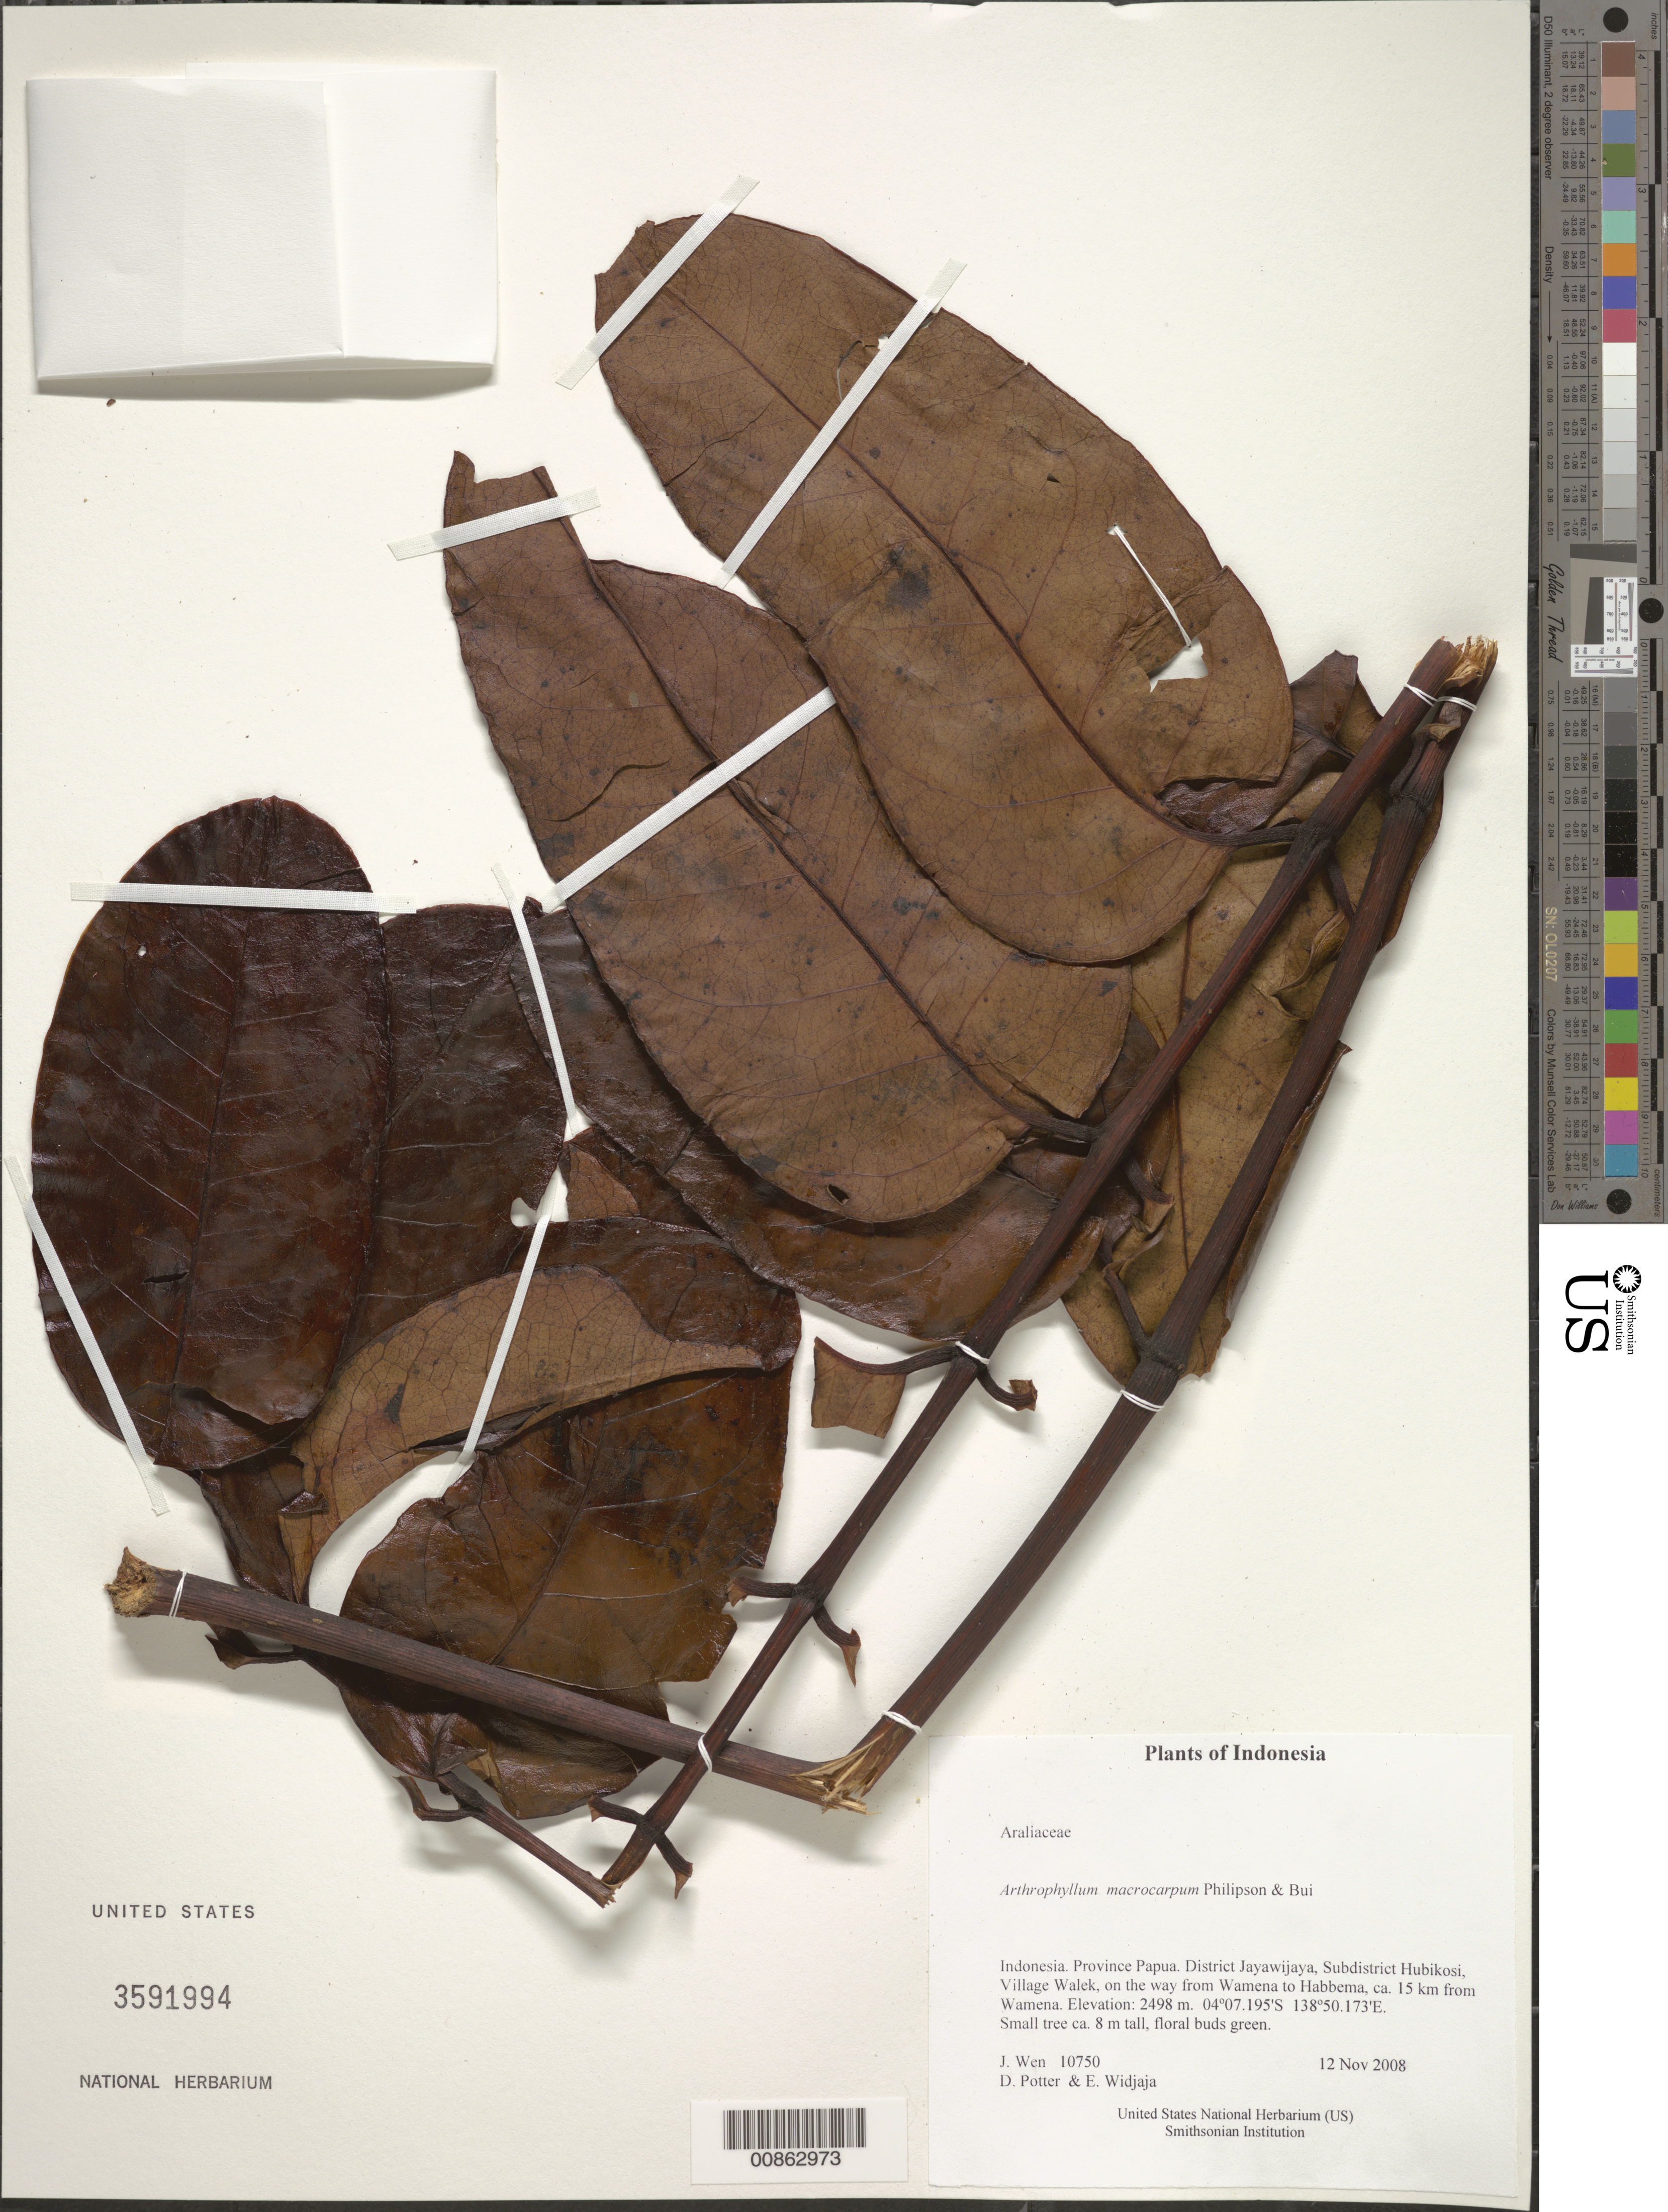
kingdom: Plantae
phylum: Tracheophyta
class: Magnoliopsida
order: Apiales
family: Araliaceae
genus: Arthrophyllum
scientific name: Arthrophyllum macrocarpum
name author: Philipson & Bui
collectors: J. Wen, D. Potter & E. A. Widjaja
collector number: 10750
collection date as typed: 12 Nov 2008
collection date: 2008-11-12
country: Indonesia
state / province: Papua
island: New Guinea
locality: District Jayawijaya, Subdistrict Hubikosi, Village Walek, on the way from Wamena to Habbema, ca. 15 km from Wamena. Irian Barat.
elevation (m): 2498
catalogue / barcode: US 3591994